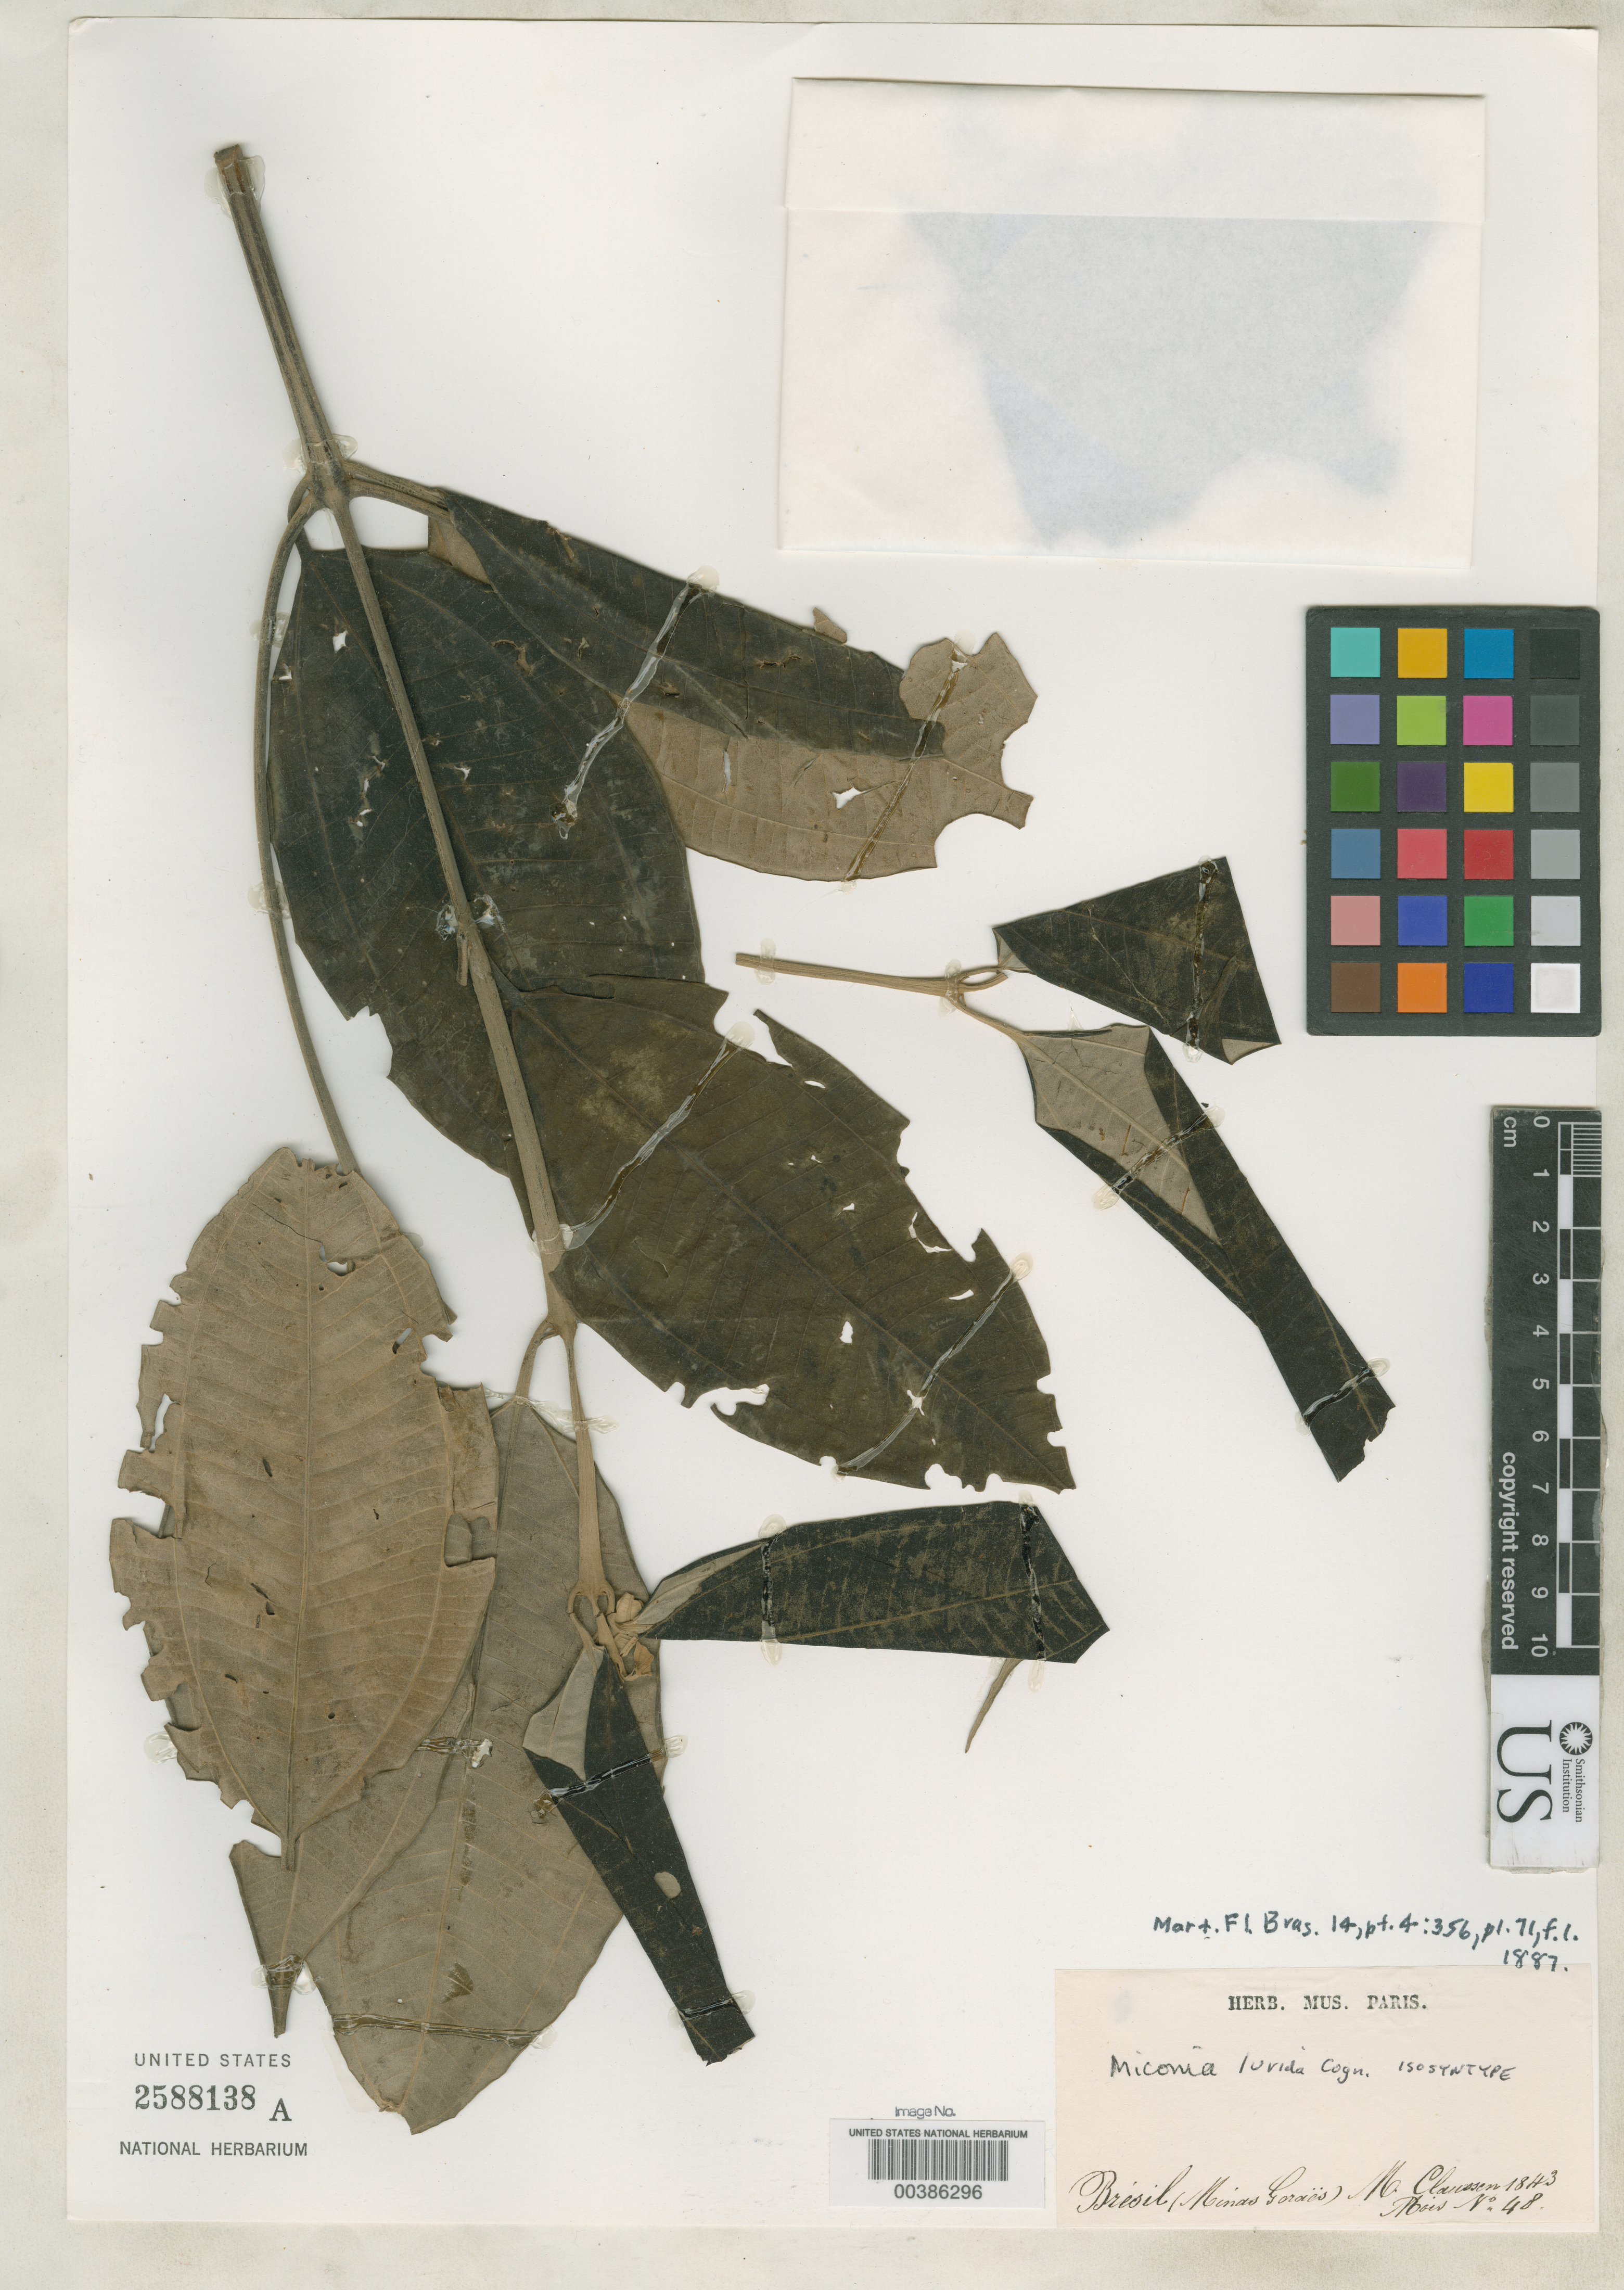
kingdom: Plantae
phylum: Tracheophyta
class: Magnoliopsida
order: Myrtales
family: Melastomataceae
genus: Miconia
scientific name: Miconia lurida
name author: Cogn. in Mart.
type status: Isosyntype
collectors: M. Claussen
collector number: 48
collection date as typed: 1843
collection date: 1843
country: Brazil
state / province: Minas Gerais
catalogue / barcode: US 2588138A